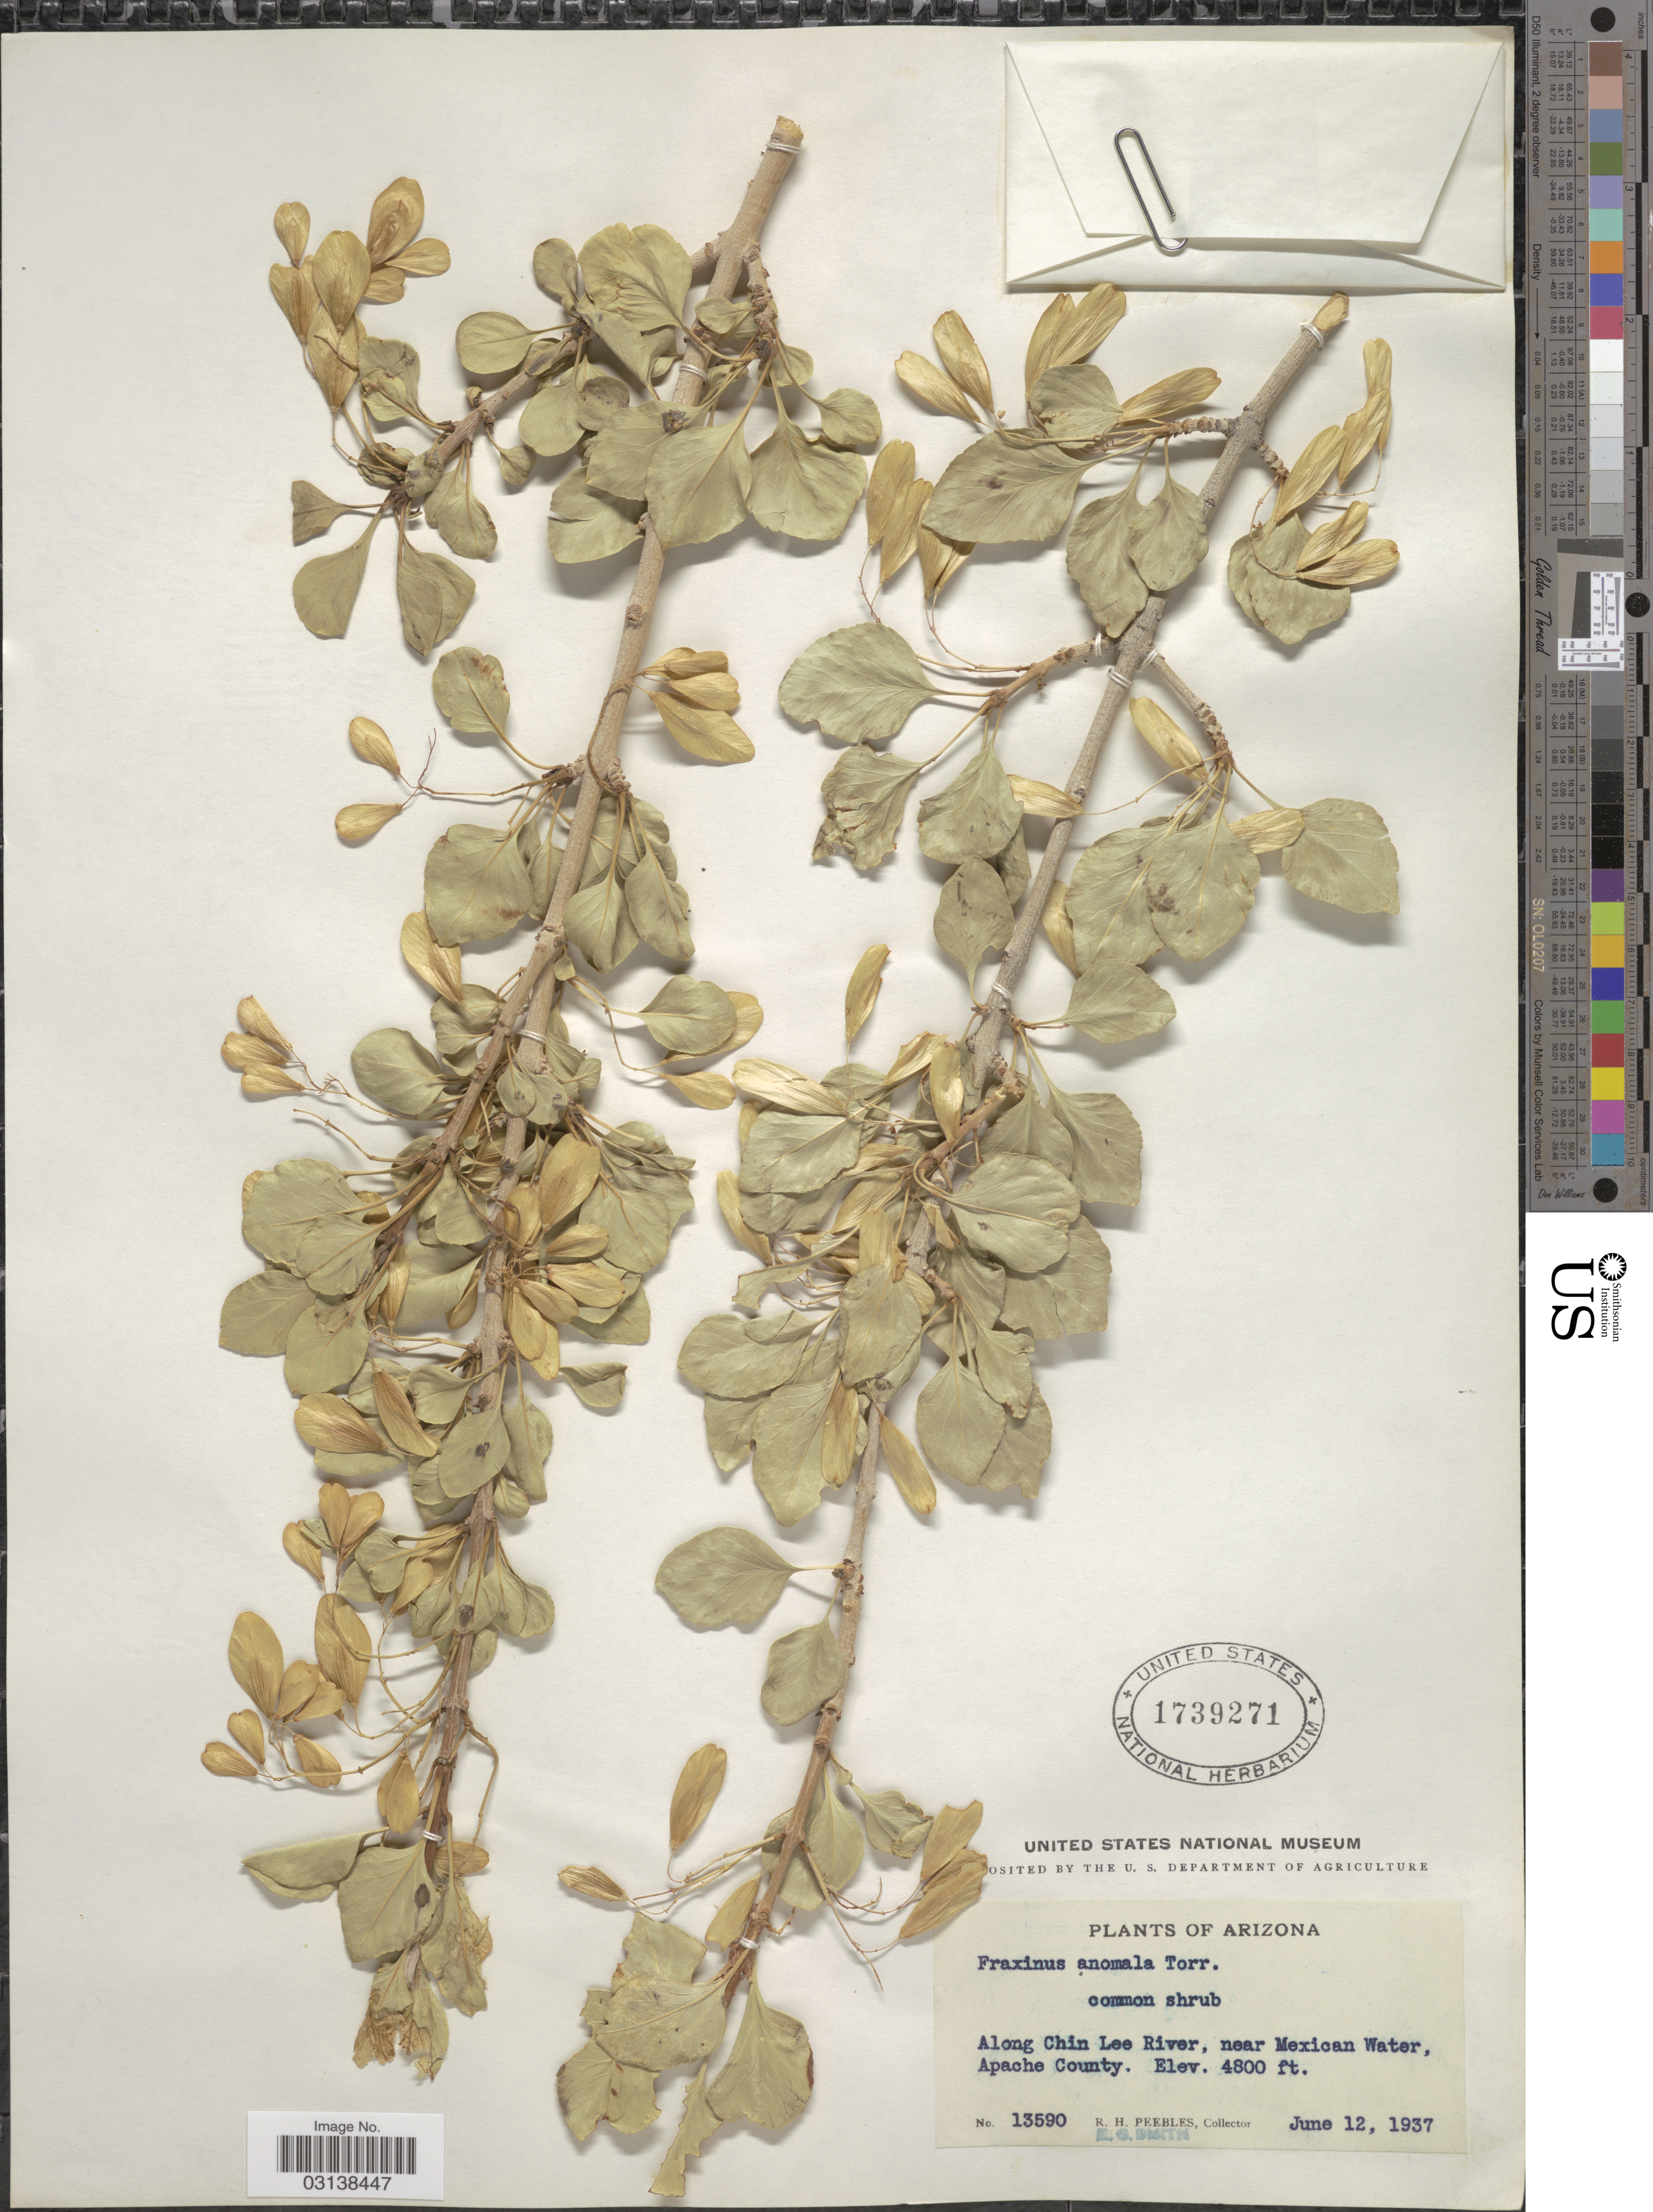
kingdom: Plantae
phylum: Tracheophyta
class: Magnoliopsida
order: Lamiales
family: Oleaceae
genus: Fraxinus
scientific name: Fraxinus anomala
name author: Torr. ex S. Watson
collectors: R. H. Peebles & E. G. Smith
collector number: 13590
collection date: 1937-06-12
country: United States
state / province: Arizona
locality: Along Chin Lee River, near Mexican Water, Apache County.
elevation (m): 1463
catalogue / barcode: US 1739271